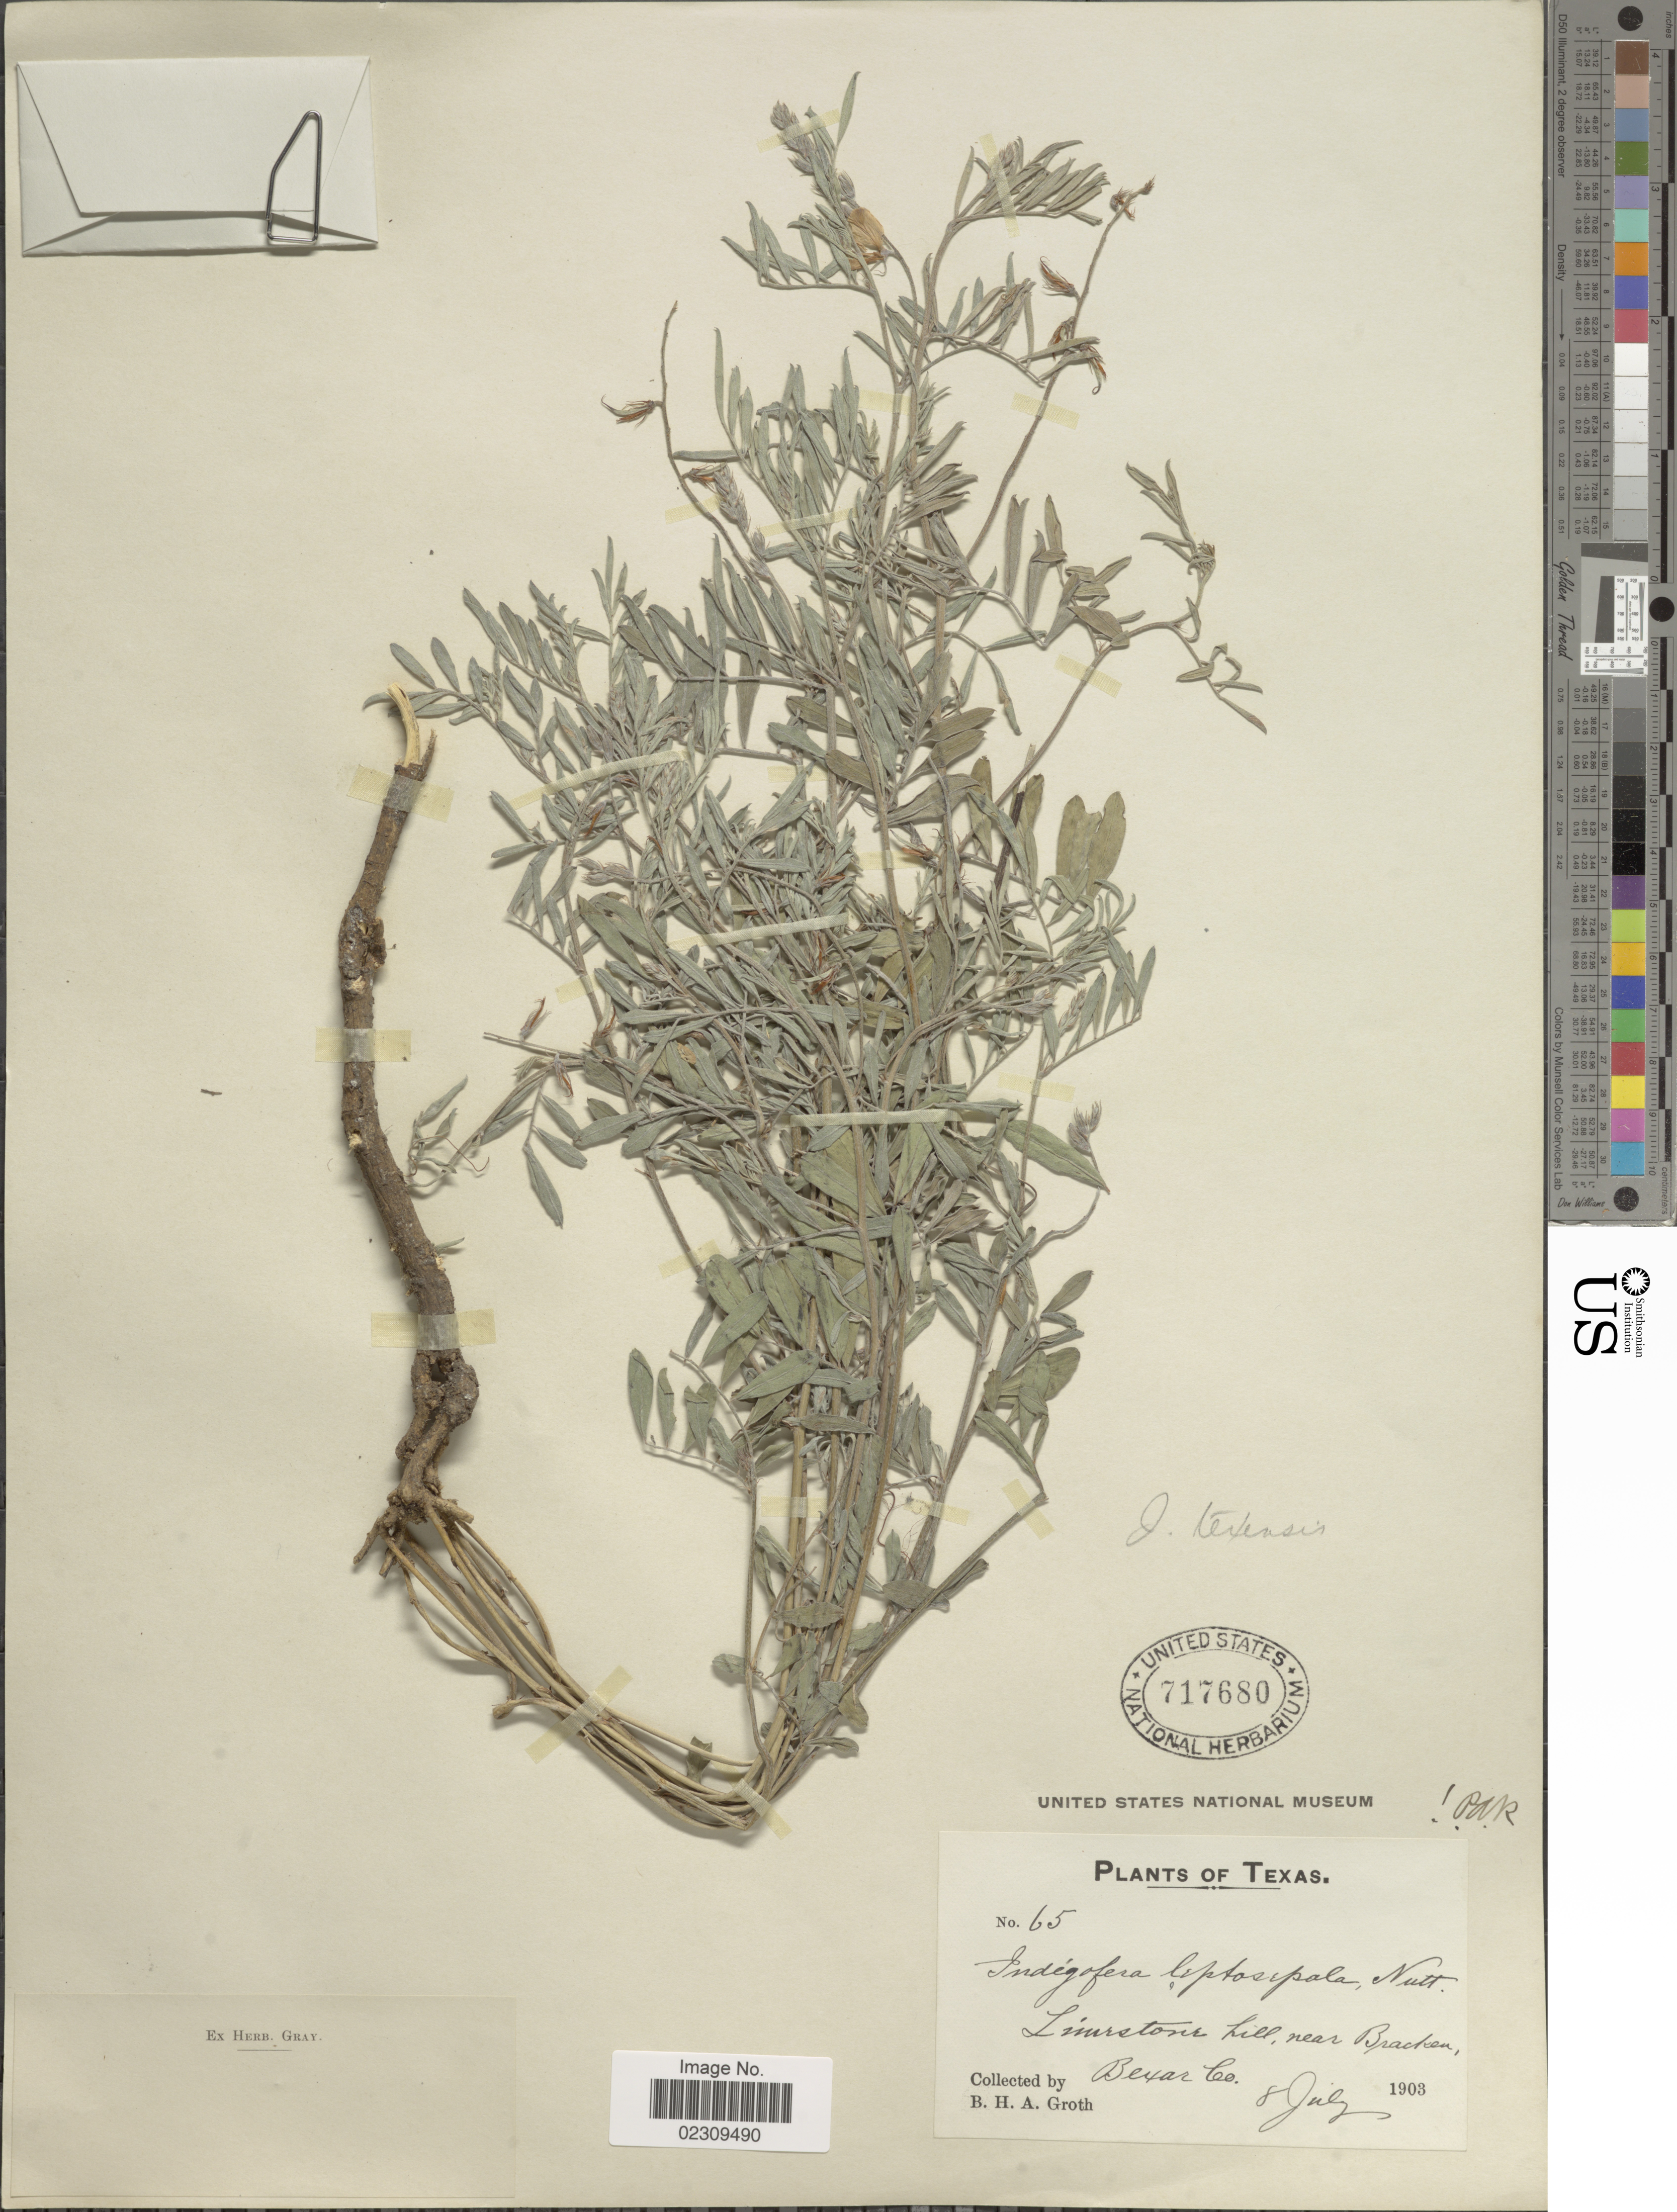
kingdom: Plantae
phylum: Tracheophyta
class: Magnoliopsida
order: Fabales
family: Fabaceae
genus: Indigofera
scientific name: Indigofera leptosepala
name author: Nutt.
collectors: B. Groth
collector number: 65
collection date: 1903-07-08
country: United States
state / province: Texas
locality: Near Bracken, Bexar Co.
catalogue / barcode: US 717680